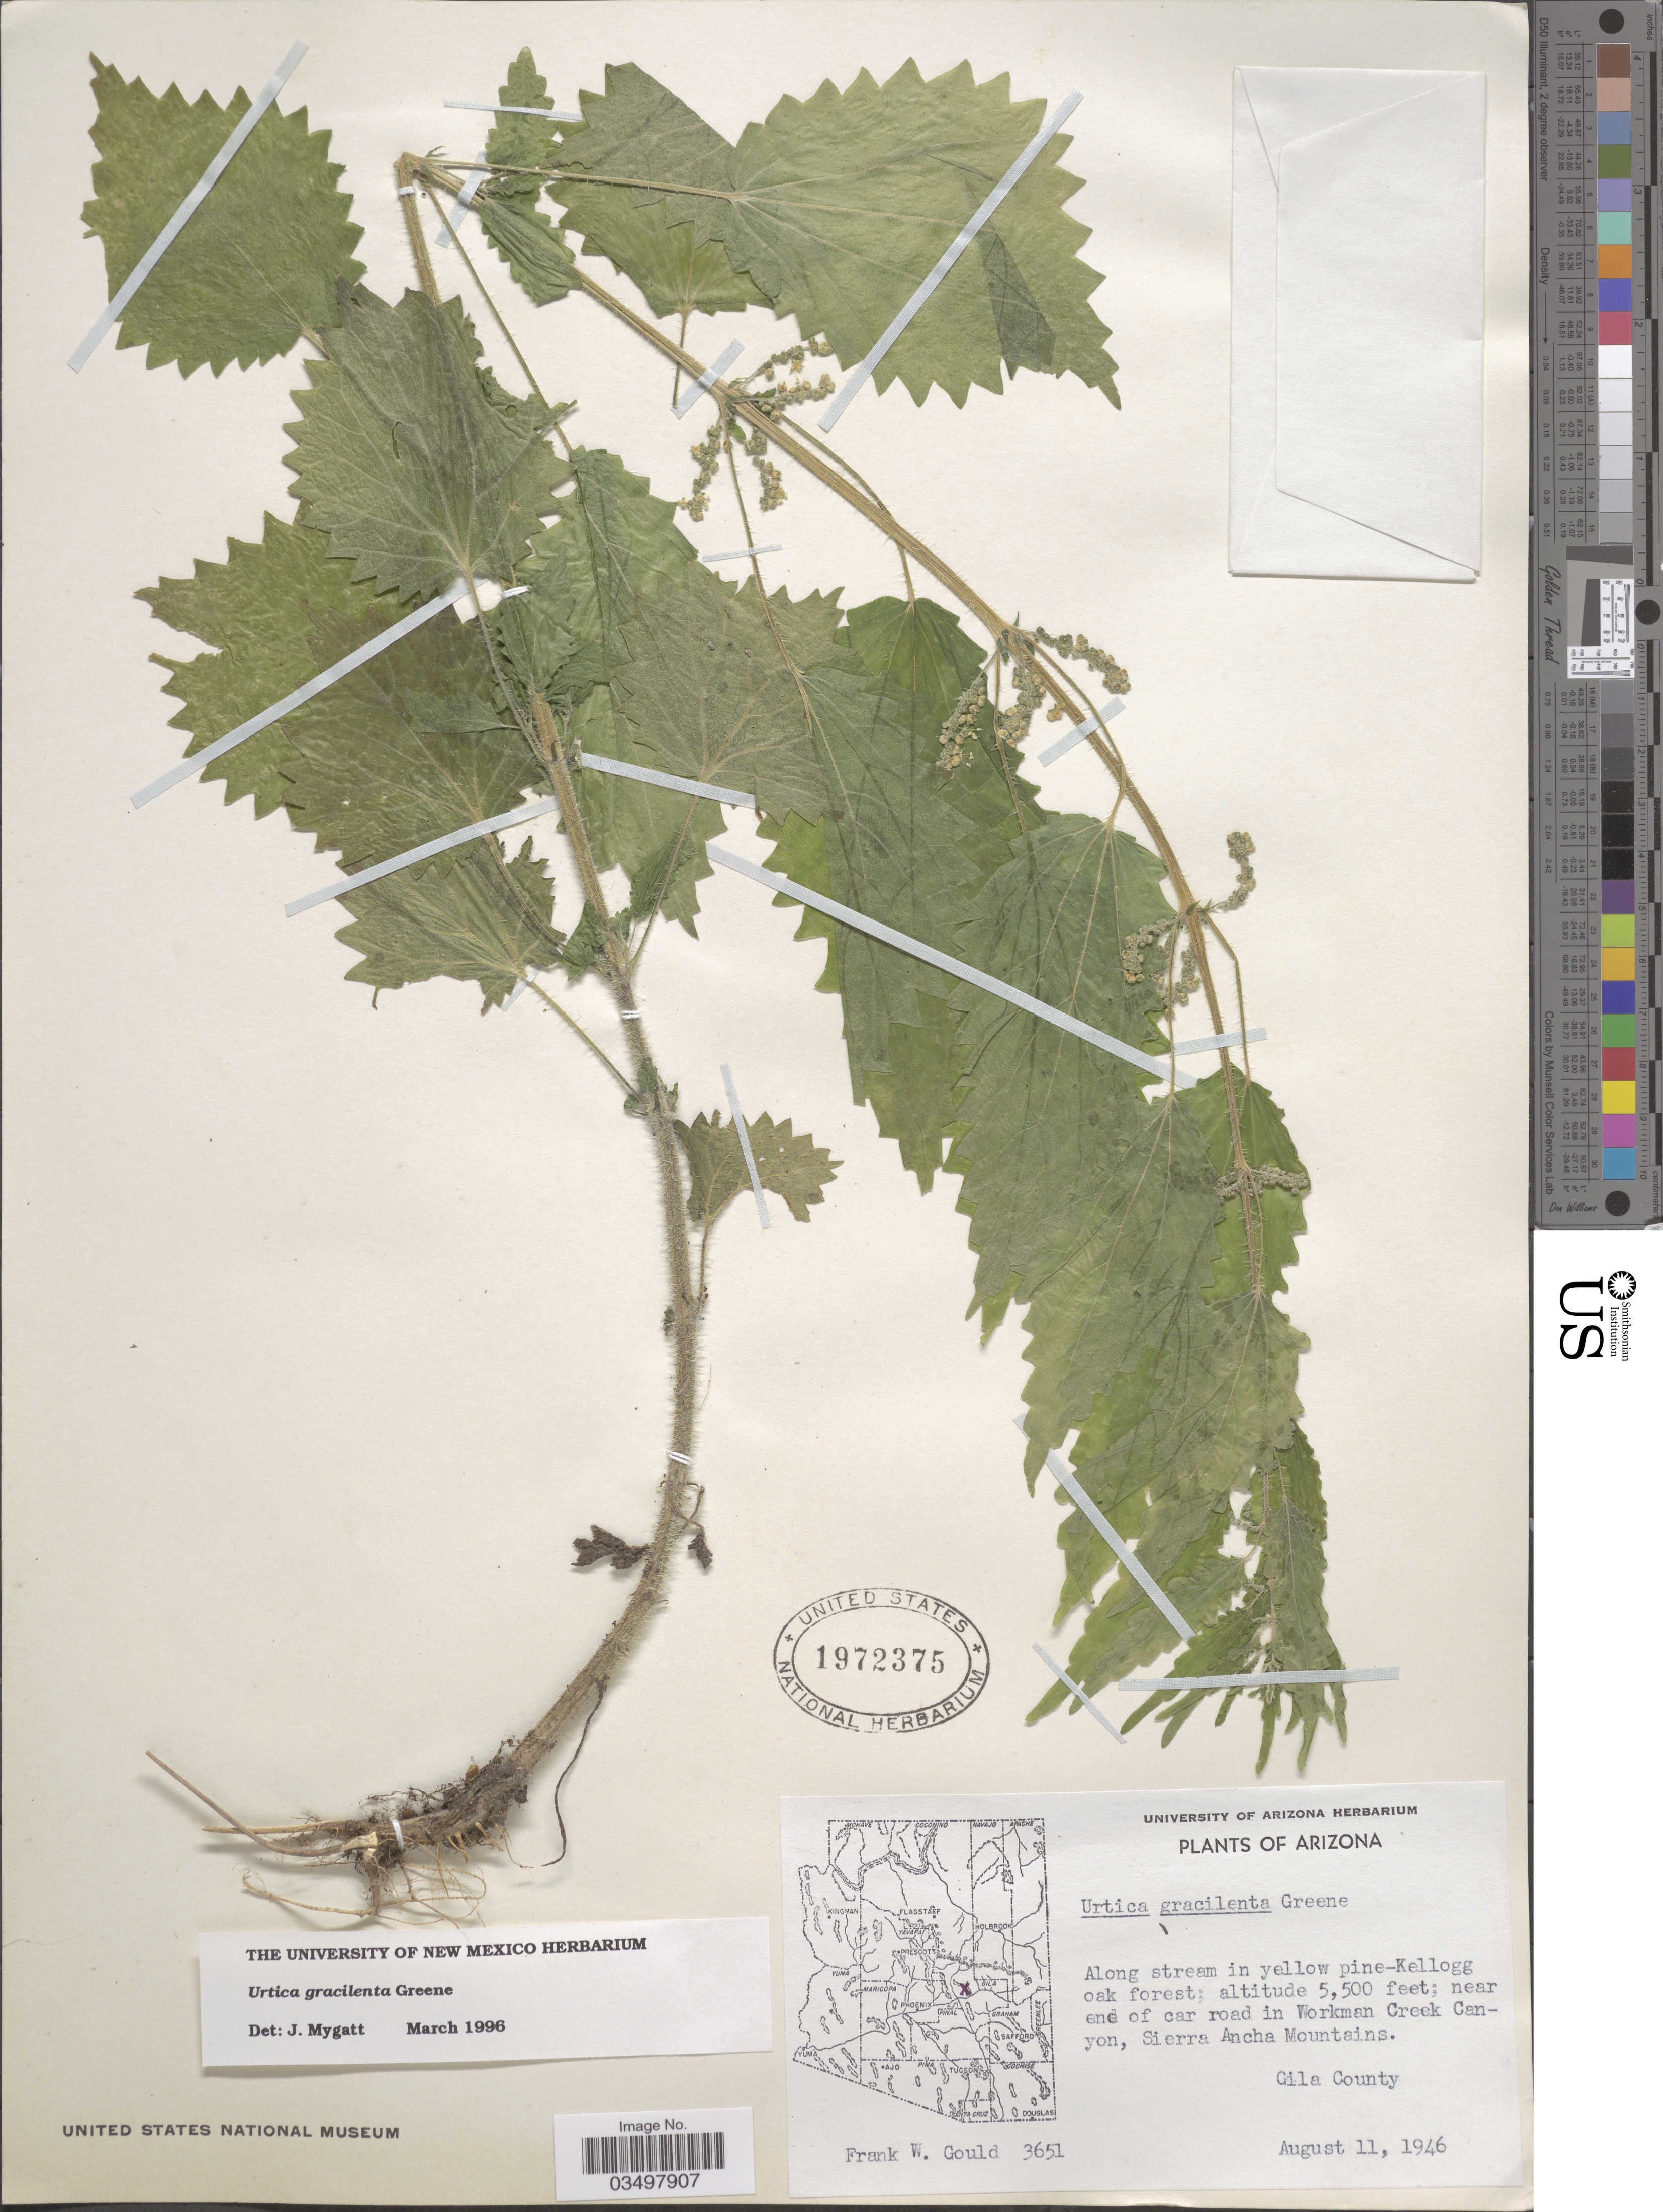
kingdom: Plantae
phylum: Tracheophyta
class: Magnoliopsida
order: Rosales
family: Urticaceae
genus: Urtica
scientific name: Urtica gracilenta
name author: Greene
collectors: F. W. Gould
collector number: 3651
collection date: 1946-08-11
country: United States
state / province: Arizona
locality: Near end of car road in Workman Creek Canyon, Sierra Ancha Mountains. Gila County.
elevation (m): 1676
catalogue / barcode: US 1972375